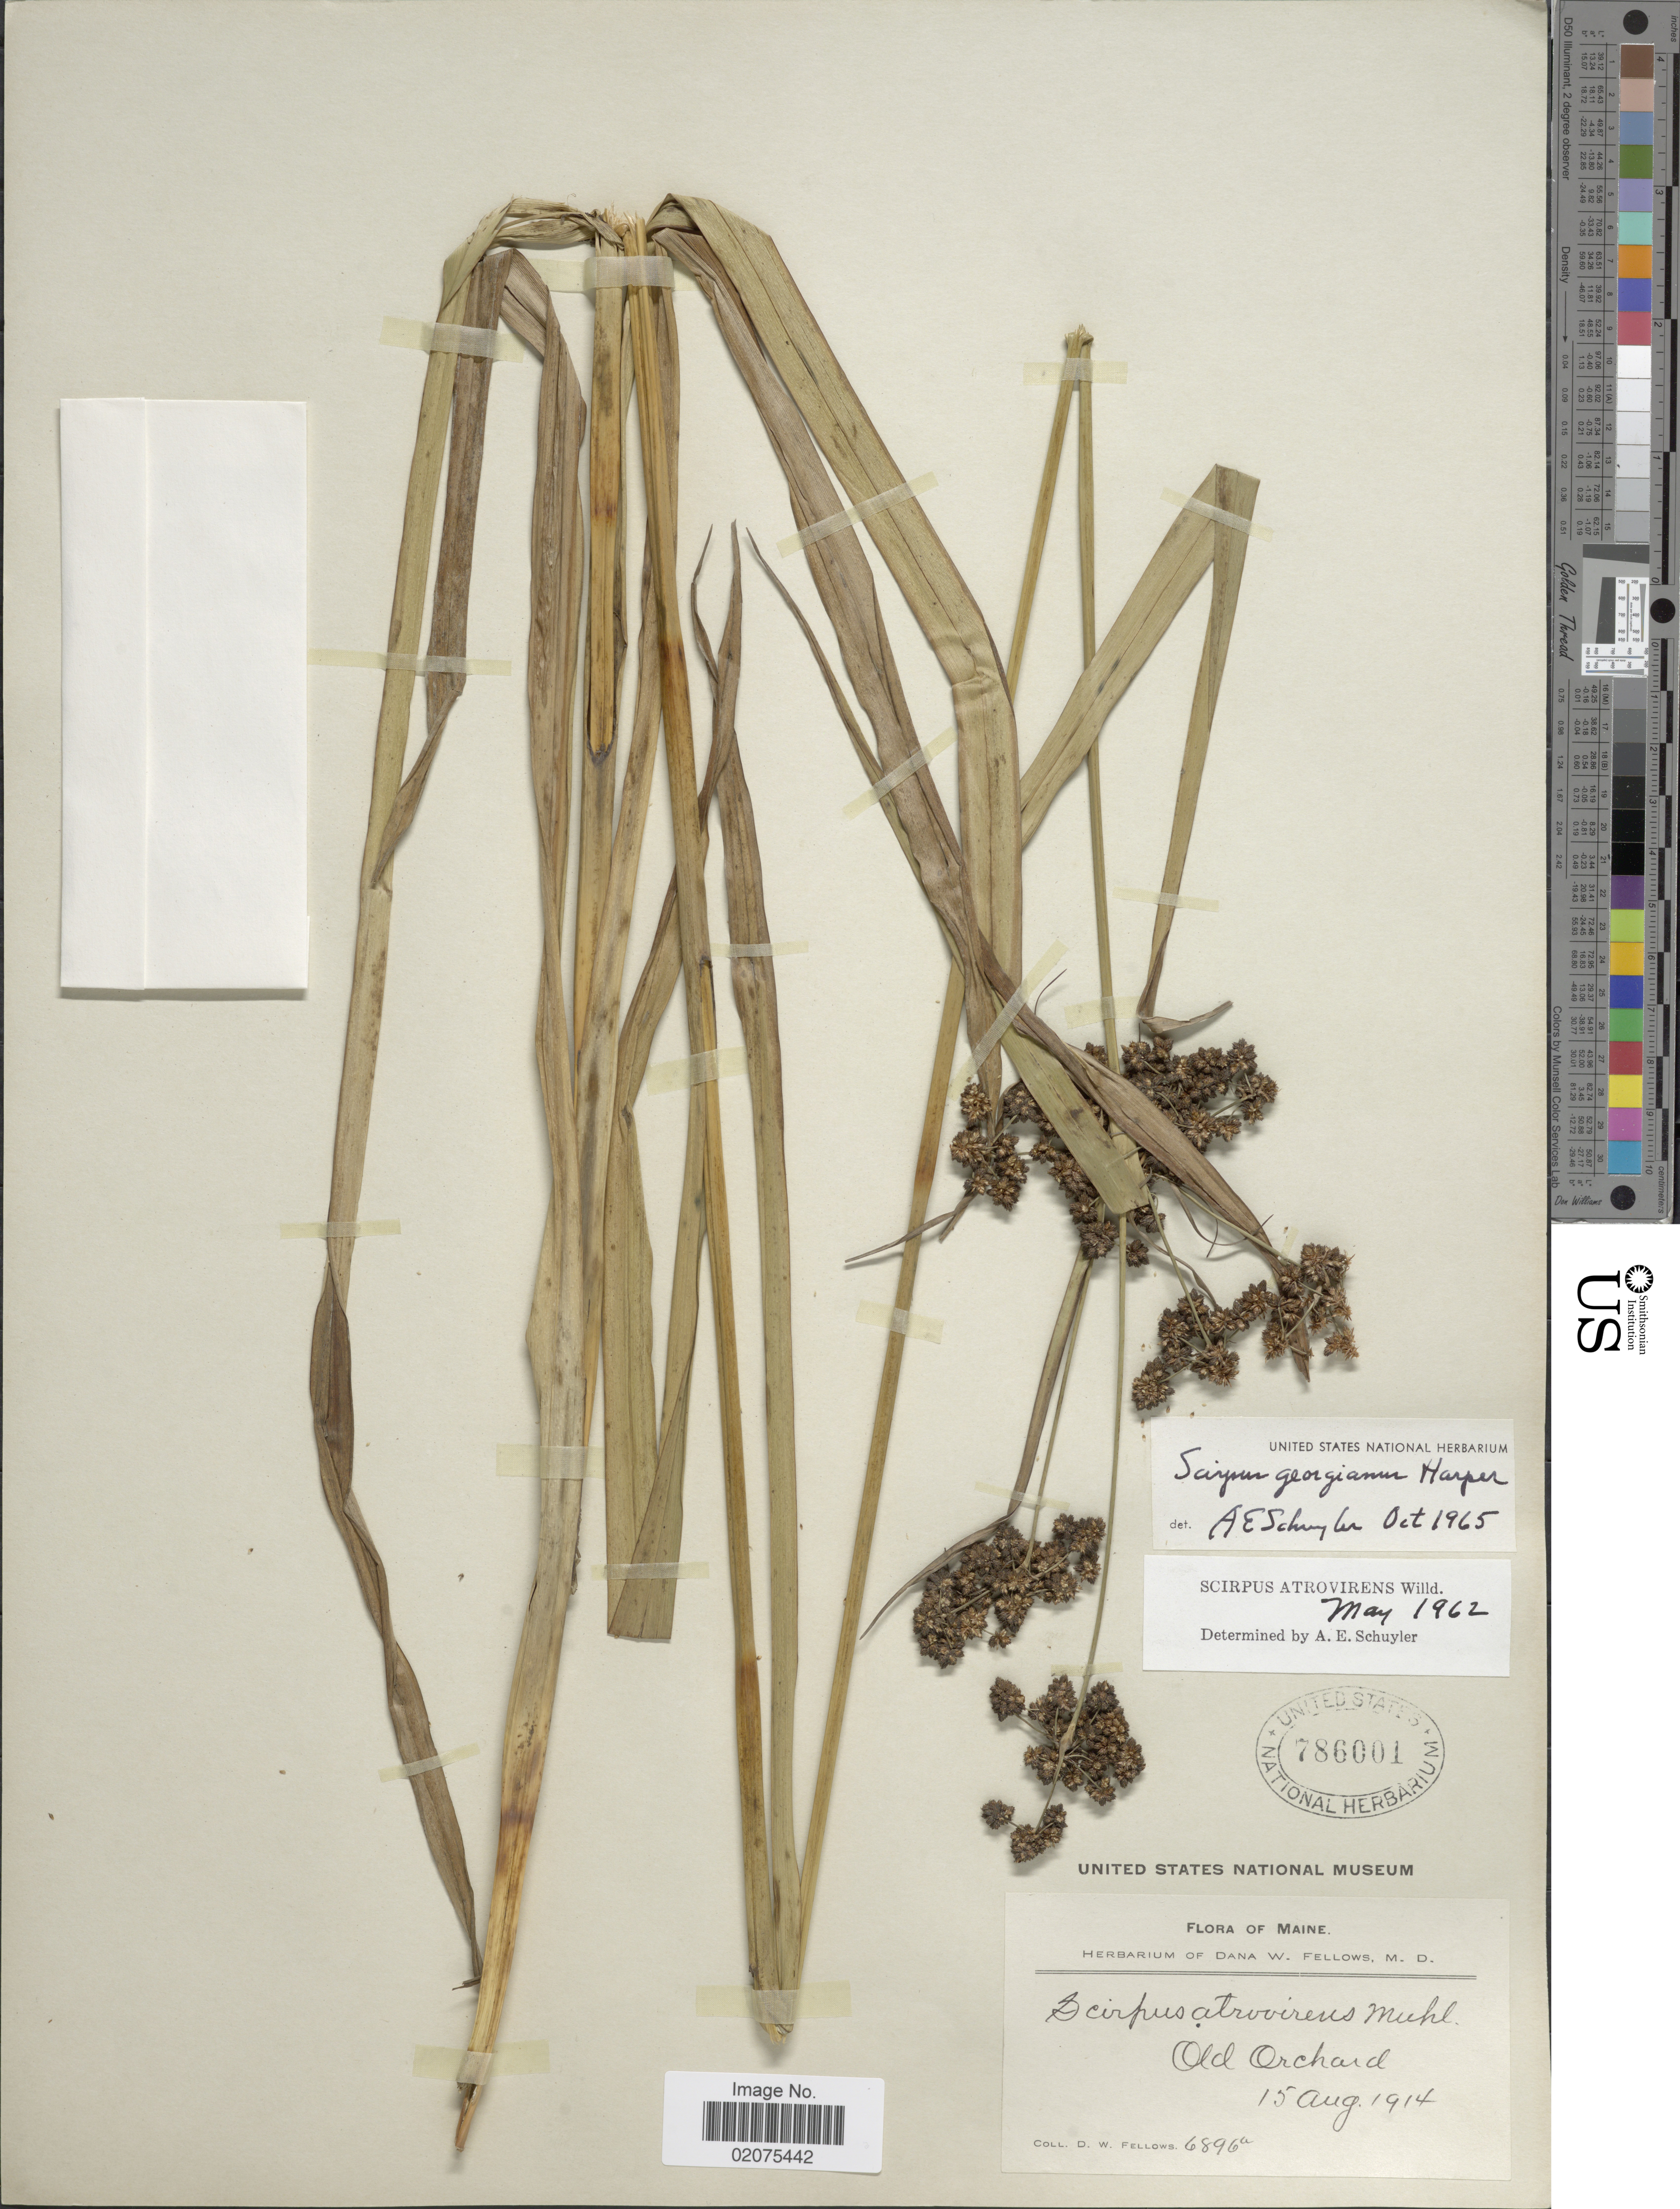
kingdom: Plantae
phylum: Tracheophyta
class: Liliopsida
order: Poales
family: Cyperaceae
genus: Scirpus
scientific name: Scirpus georgianus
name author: R.M. Harper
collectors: D. W. Fellows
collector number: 6896a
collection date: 1914-08-15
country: United States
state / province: Maine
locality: Old Orchard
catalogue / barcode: US 786001